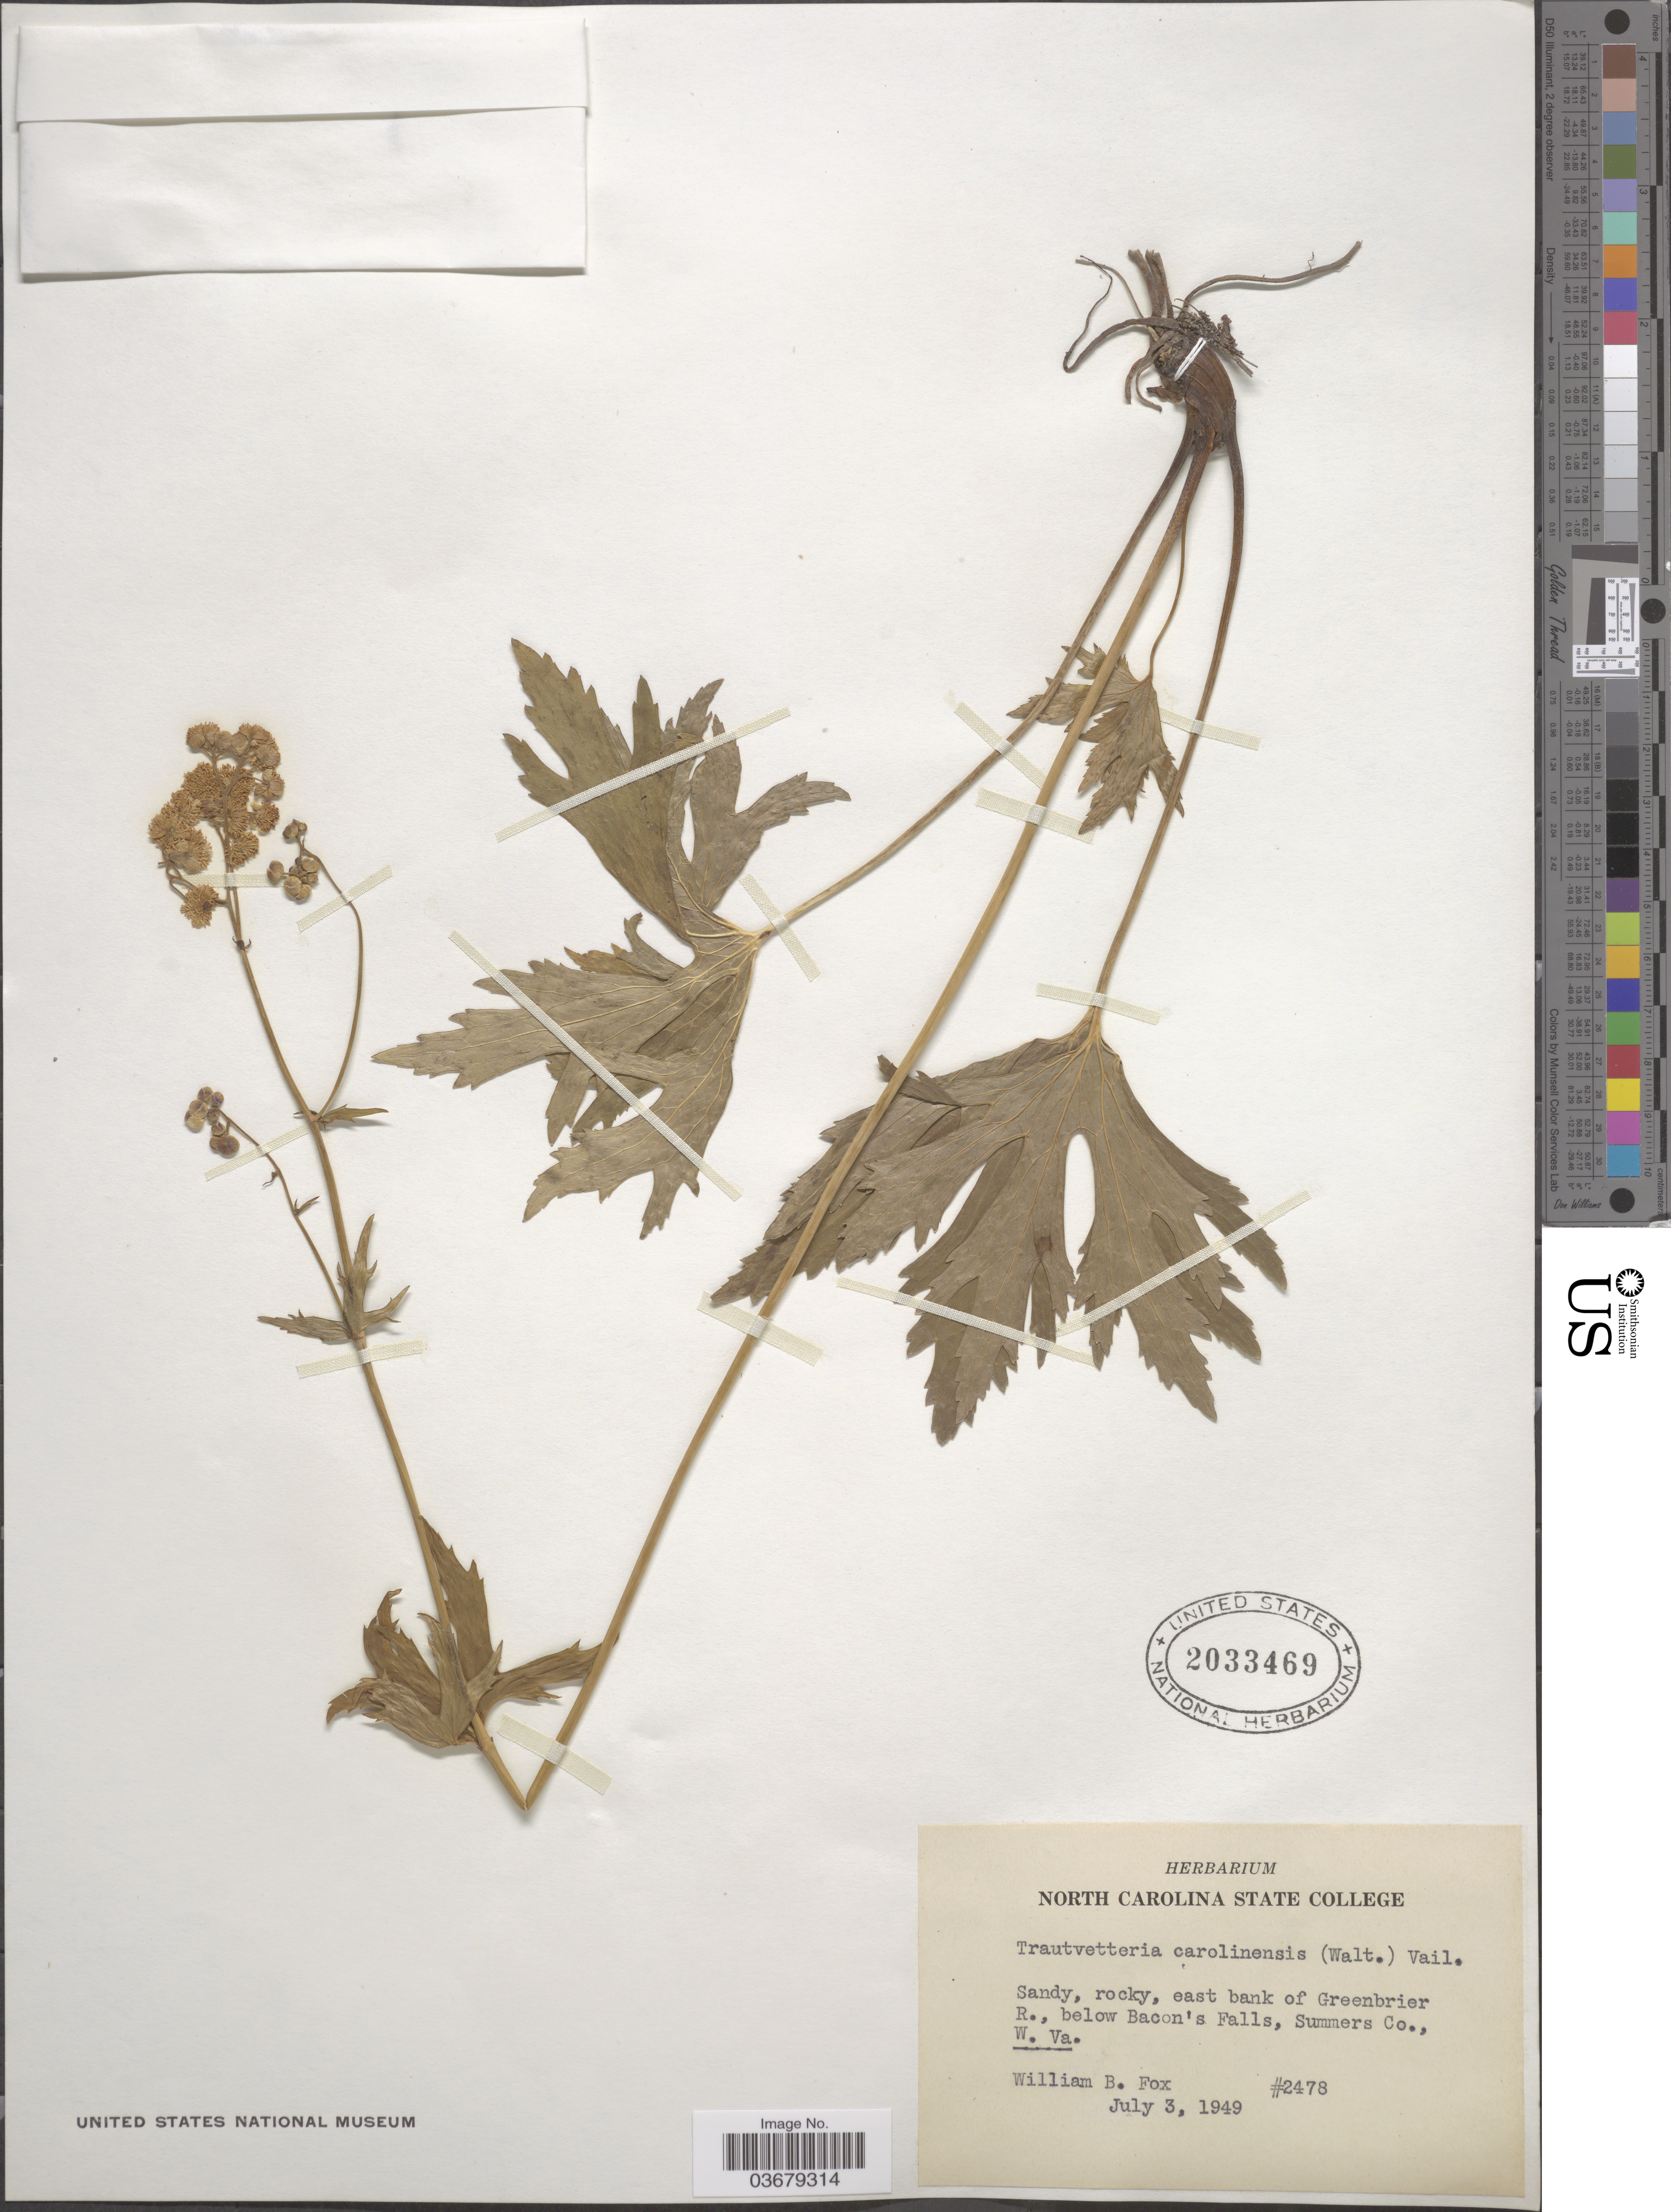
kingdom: Plantae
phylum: Tracheophyta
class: Magnoliopsida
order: Ranunculales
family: Ranunculaceae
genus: Trautvetteria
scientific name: Trautvetteria caroliniensis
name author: (Walter) Vail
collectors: W. Fox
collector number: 2478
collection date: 1949-07-03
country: United States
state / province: West Virginia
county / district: Summers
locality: East bank of Greenbrier R., below Bacon's Falls, Summers Co.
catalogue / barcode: US 2033469